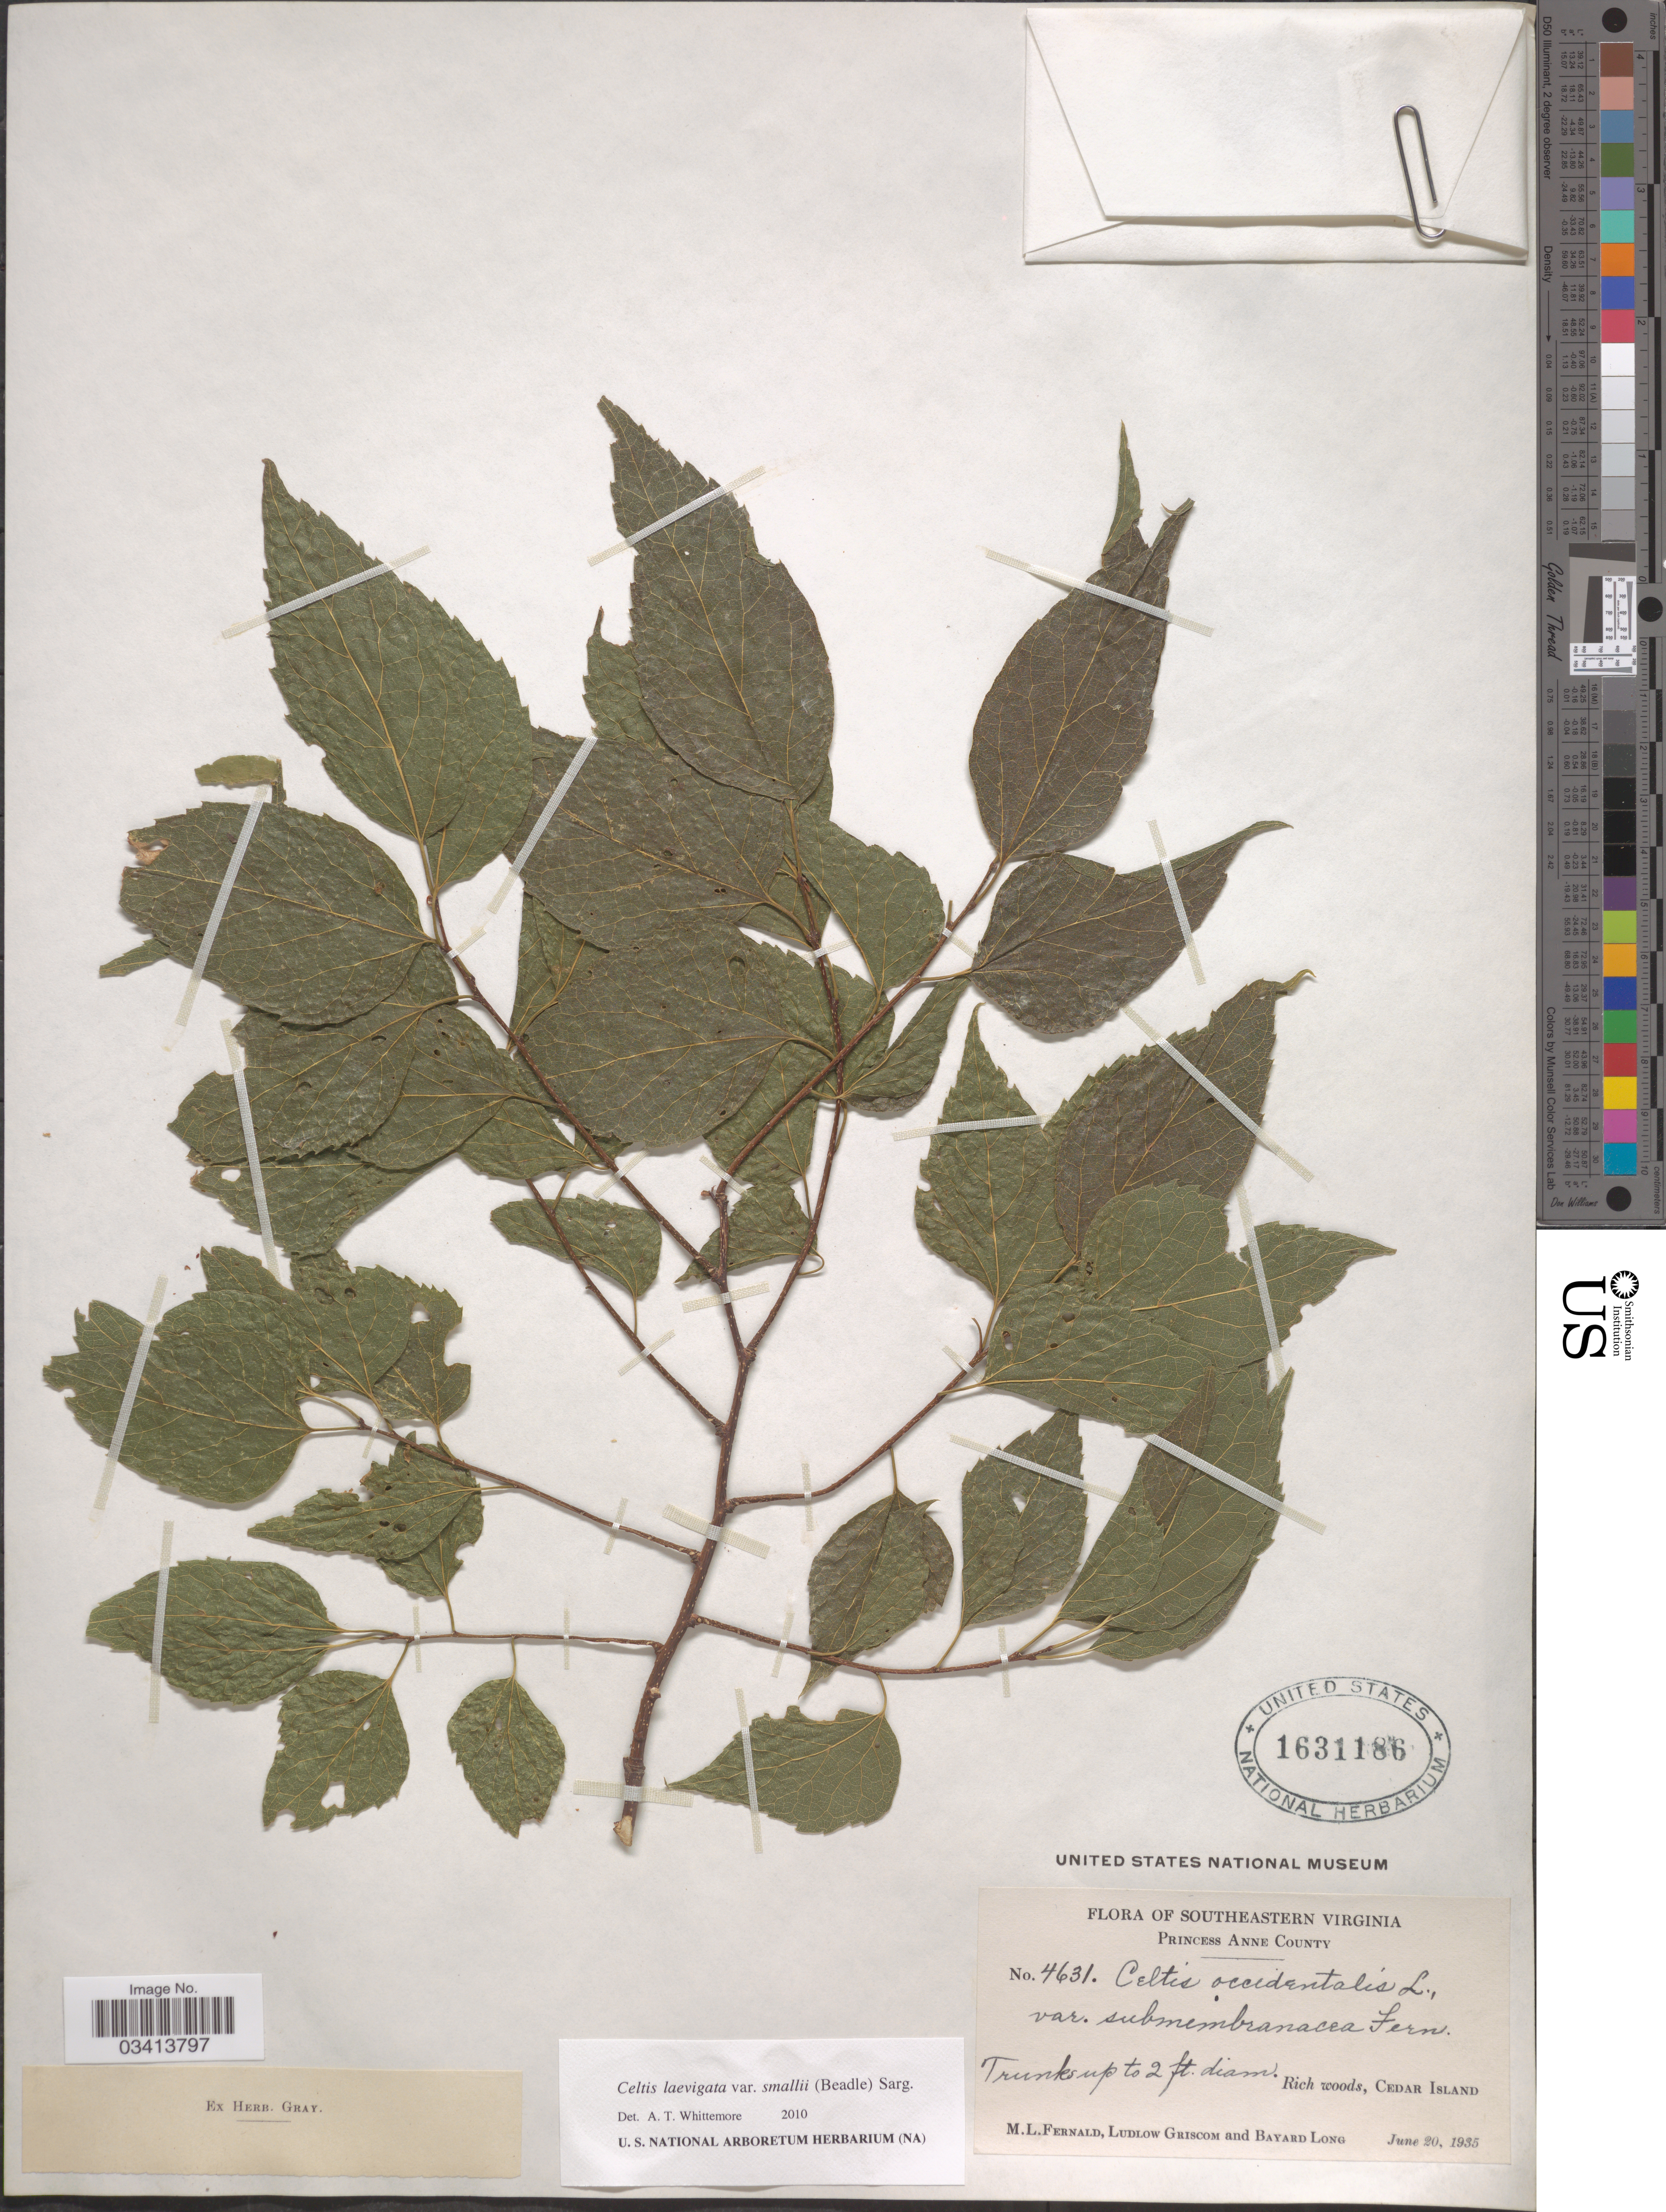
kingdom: Plantae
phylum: Tracheophyta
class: Magnoliopsida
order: Rosales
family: Cannabaceae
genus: Celtis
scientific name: Celtis laevigata var. smallii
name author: (Beadle) Sarg.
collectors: M. L. Fernald, L. Griscom & B. Long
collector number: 4631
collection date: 1935-06-20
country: United States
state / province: Virginia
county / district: City of Virginia Beach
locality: Southeastern Virginia. Princess Anne County. Rich woods, Cedar Island.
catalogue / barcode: US 1631186